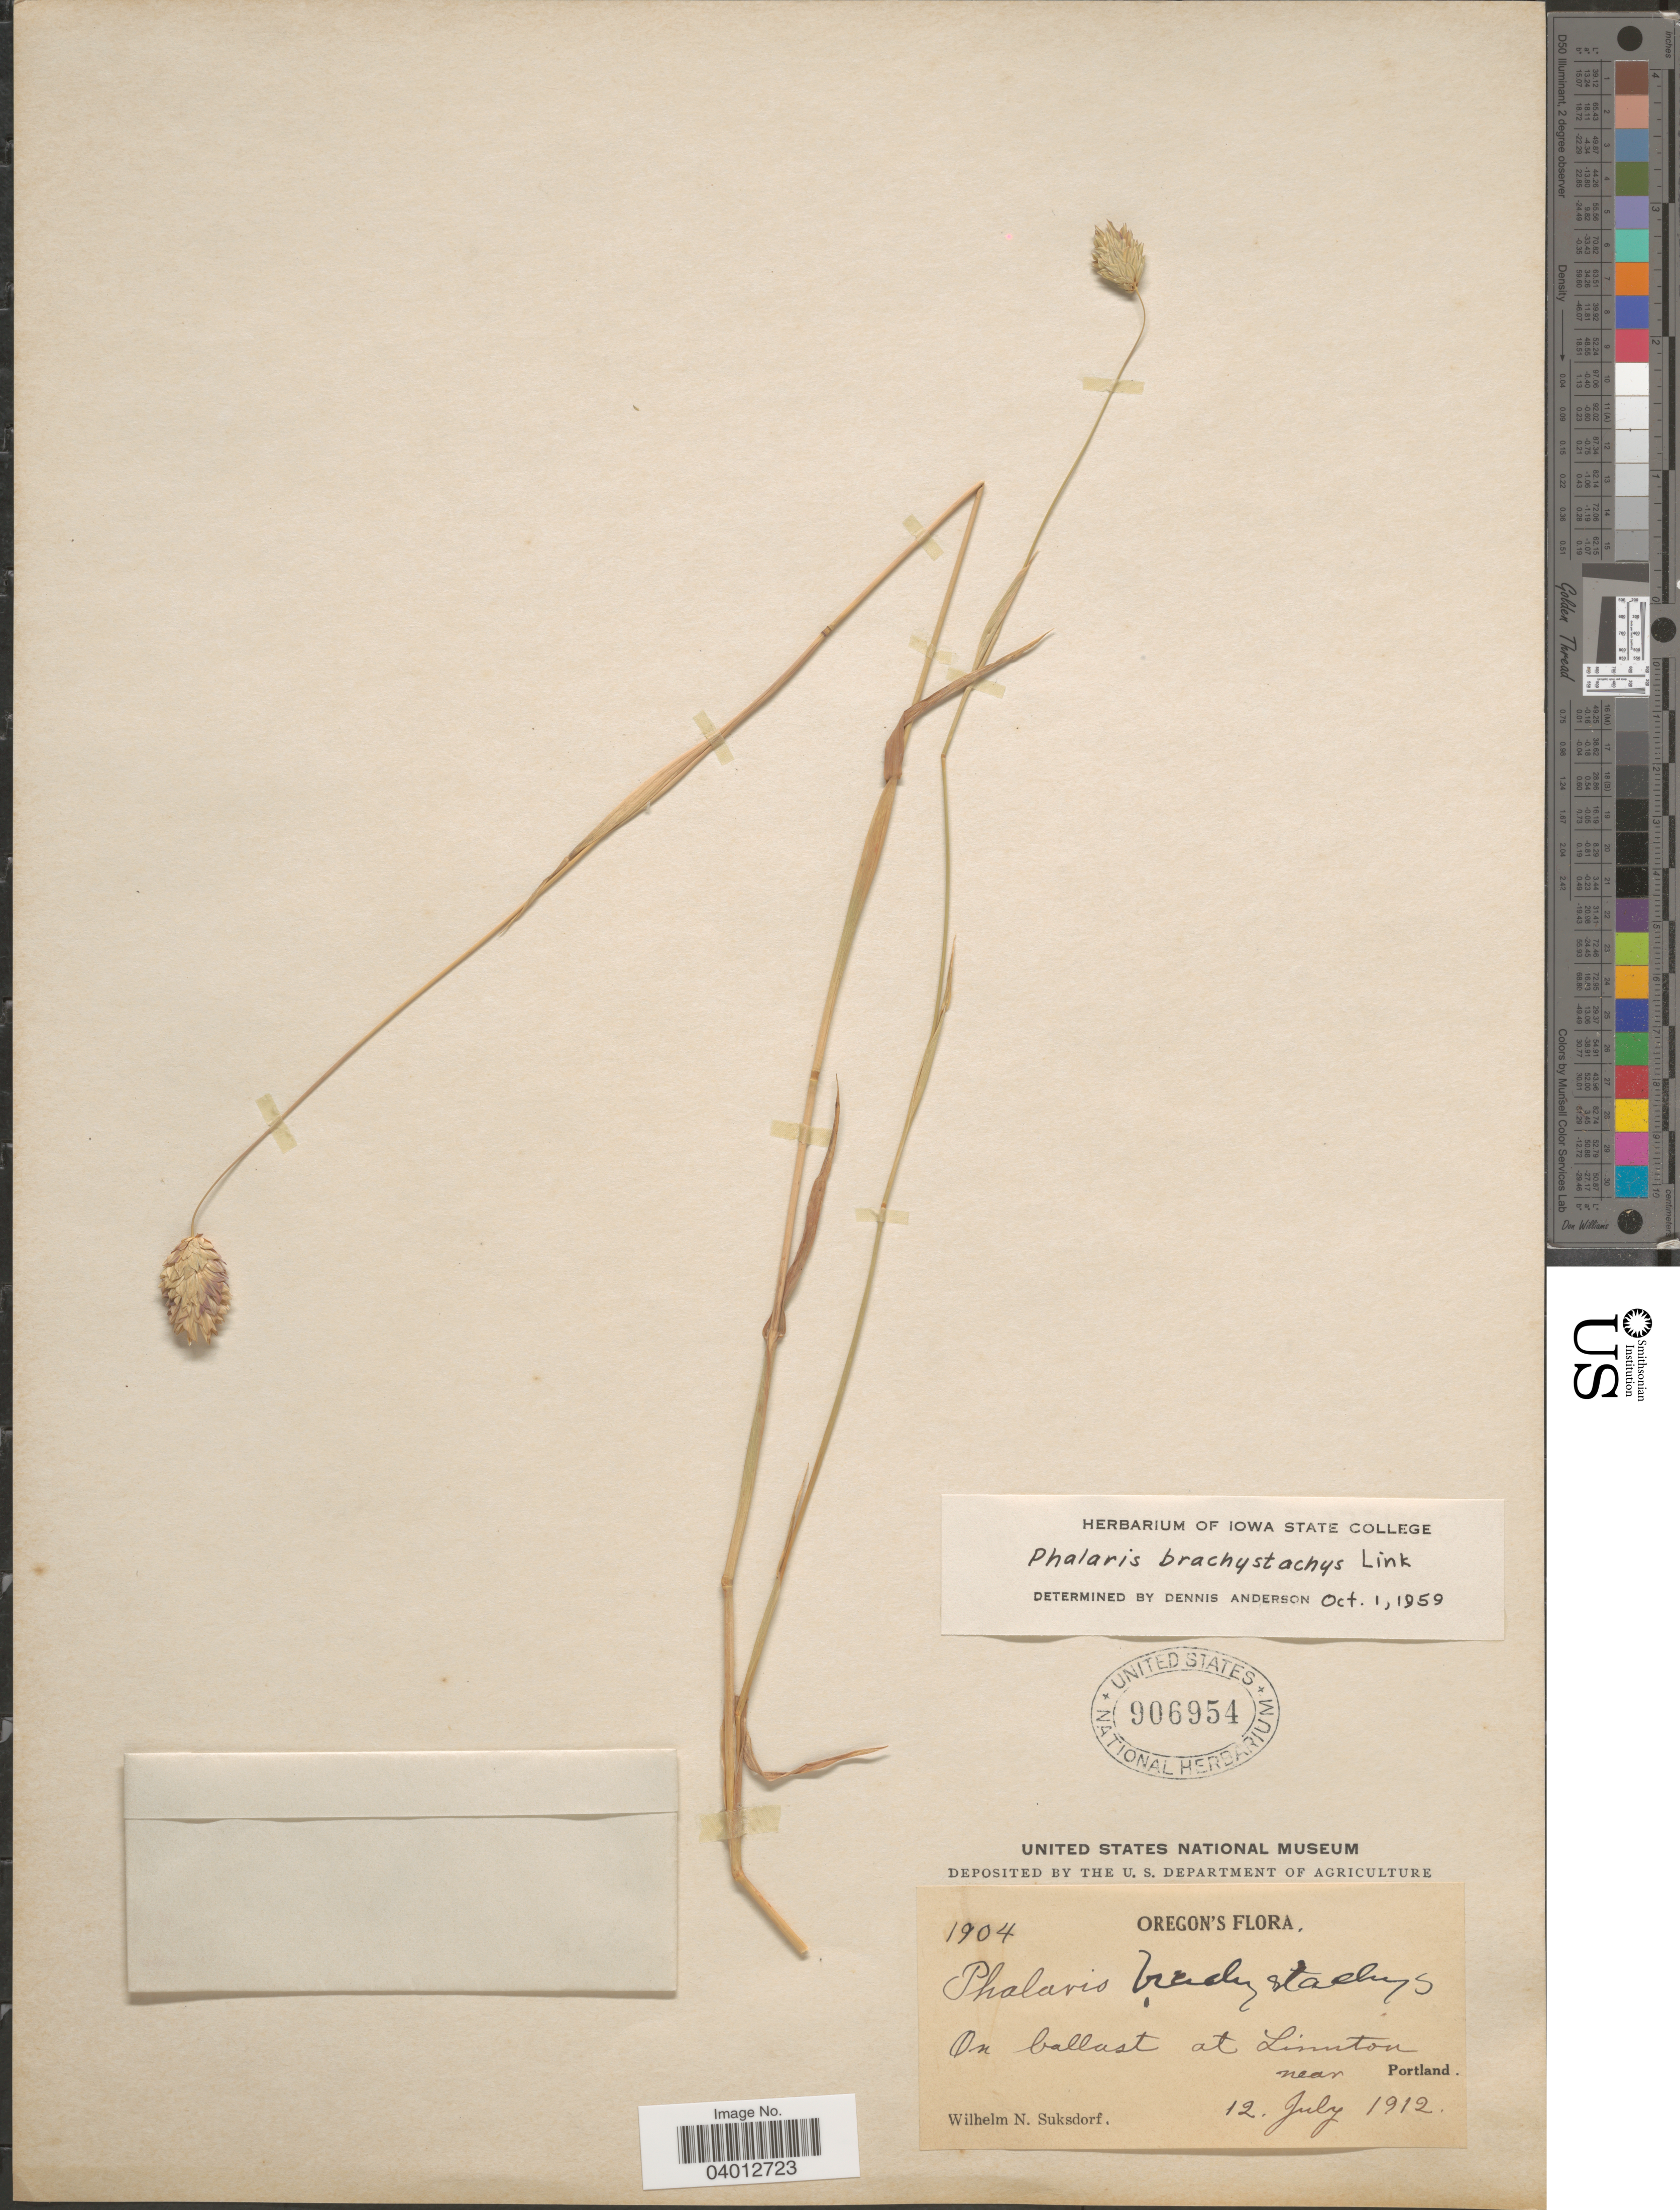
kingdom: Plantae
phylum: Tracheophyta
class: Liliopsida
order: Poales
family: Poaceae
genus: Phalaris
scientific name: Phalaris brachystachys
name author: Link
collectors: W. N. Suksdorf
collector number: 1904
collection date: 1912-07-12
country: United States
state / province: Oregon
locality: On ballast at Linnton near Portland.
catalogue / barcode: US 906954